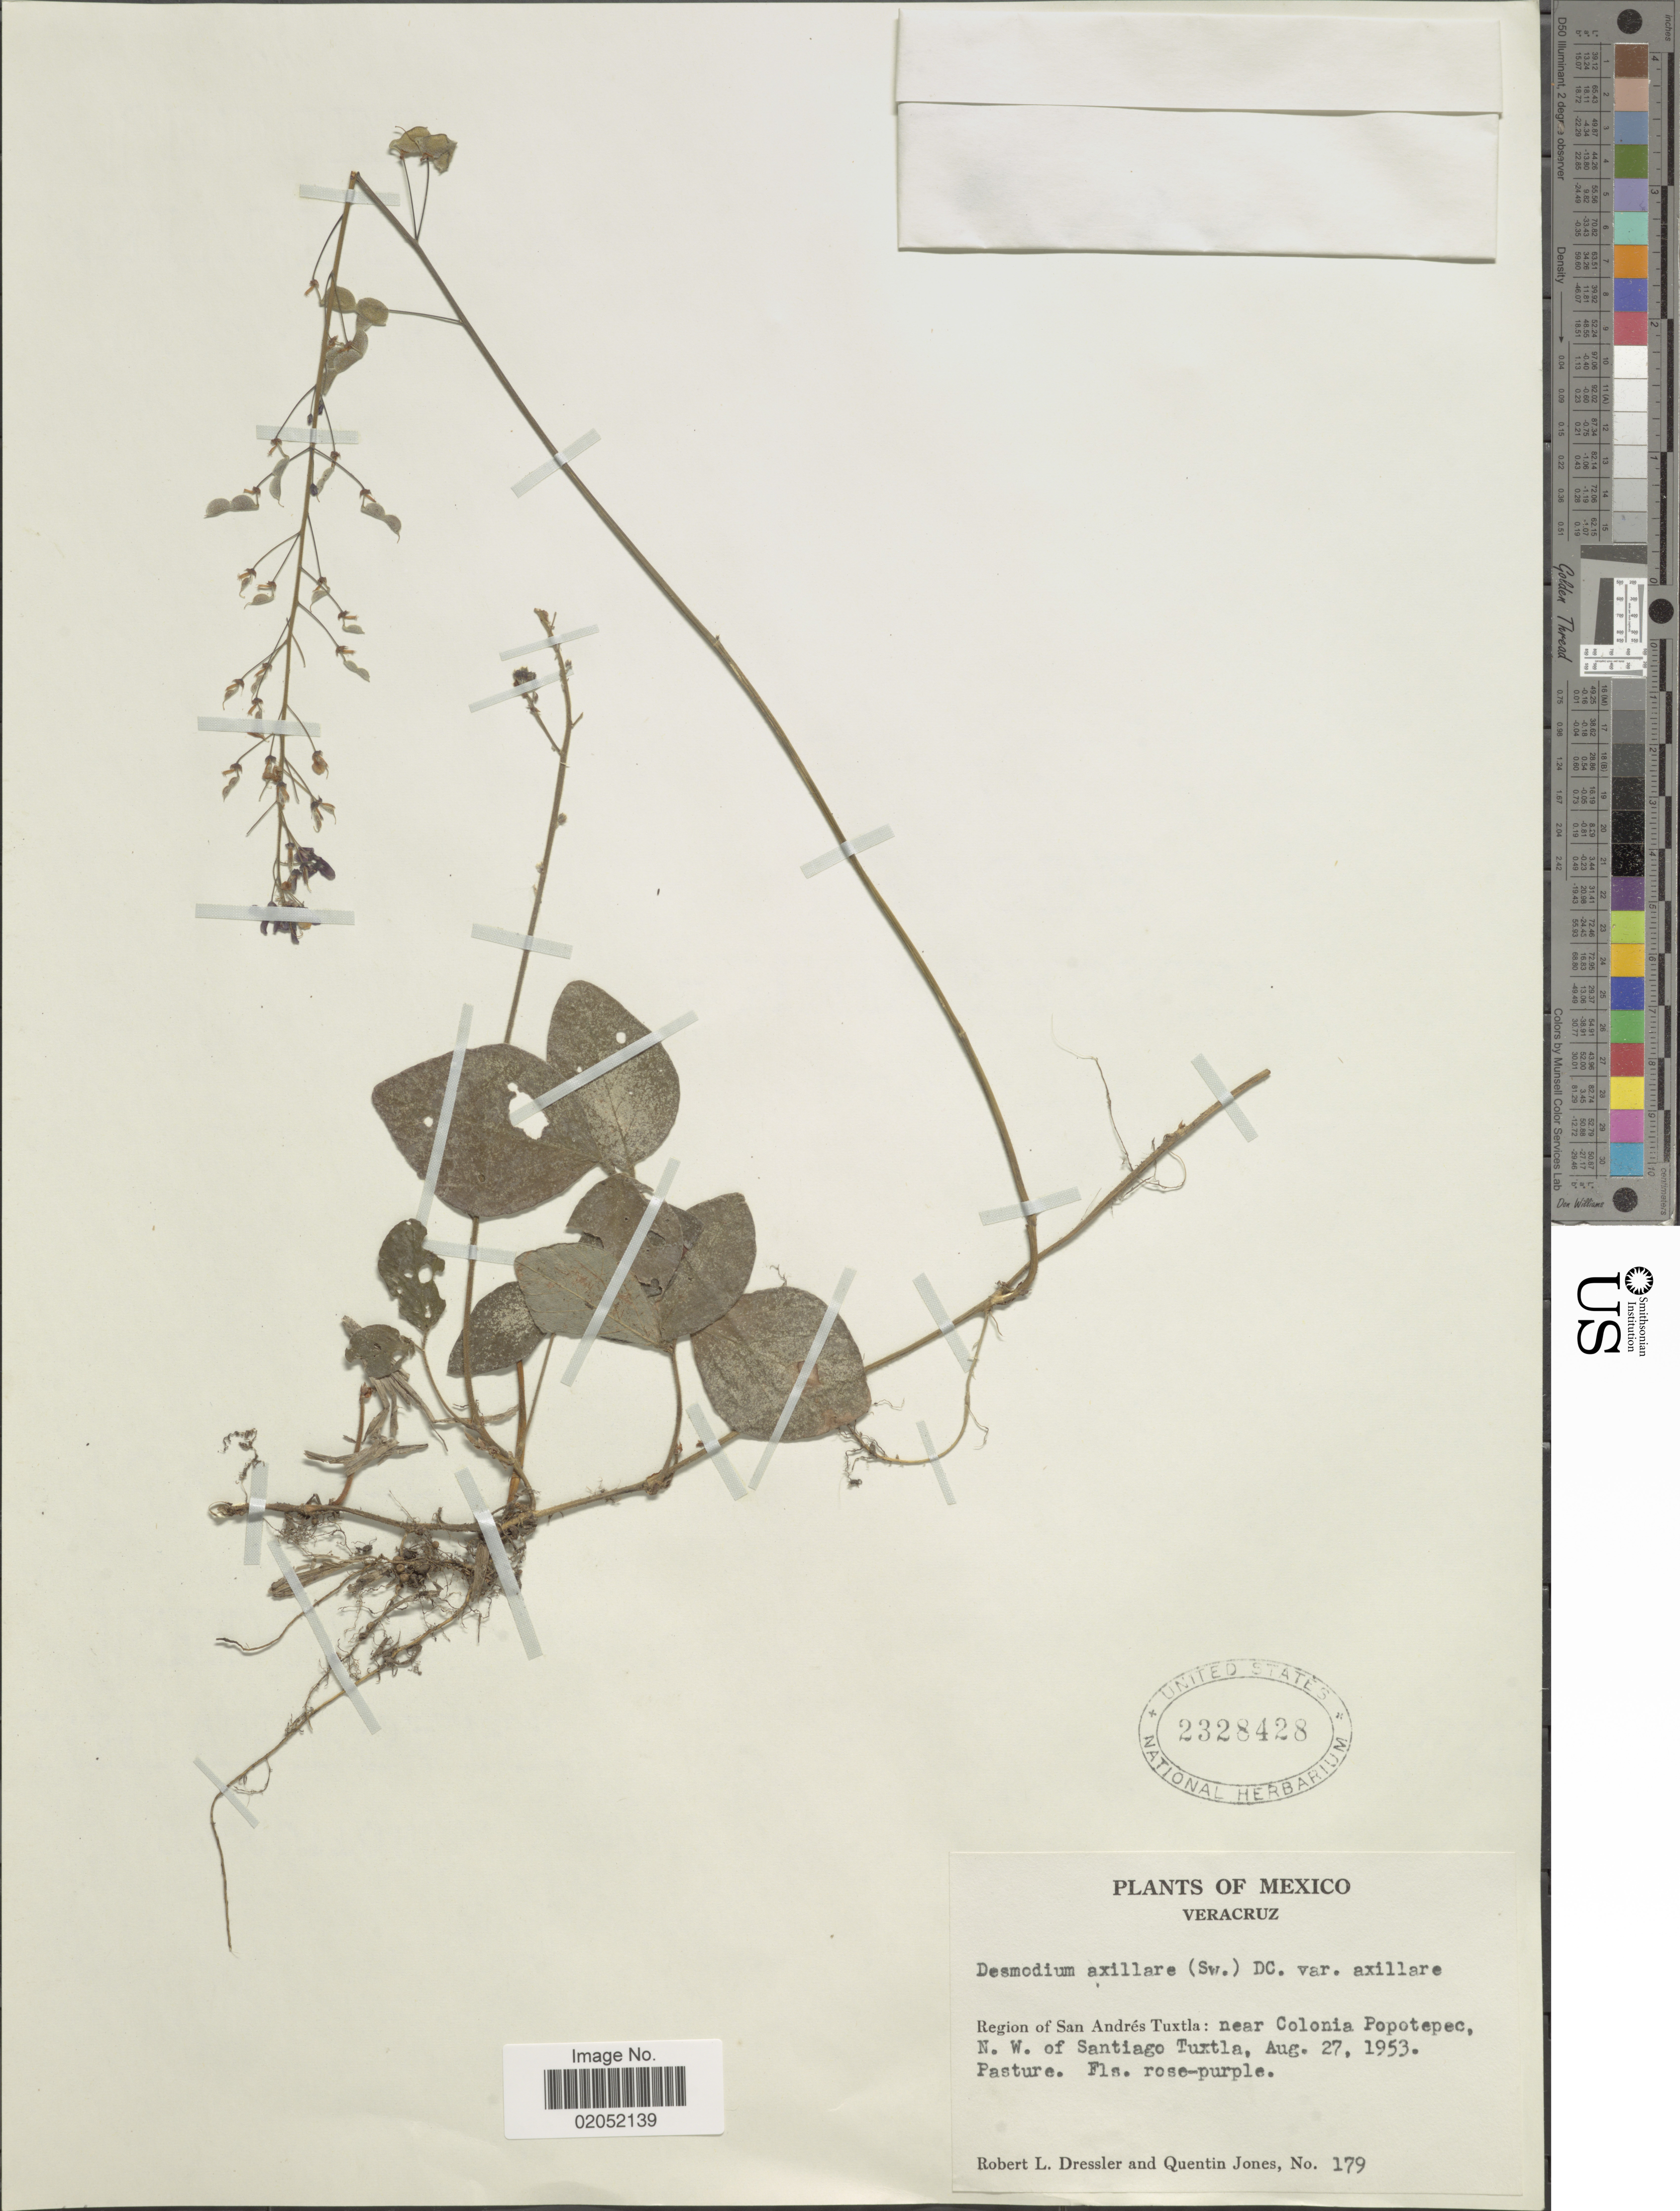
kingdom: Plantae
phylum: Tracheophyta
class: Magnoliopsida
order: Fabales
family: Fabaceae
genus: Desmodium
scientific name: Desmodium axillare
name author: (Sw.) DC.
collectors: R. Dressler & Q. Jones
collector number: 179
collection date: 1953-08-27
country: Mexico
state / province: Veracruz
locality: Region of San Andres Tuxtla: near Colonia Popotepec N. W. of Santiago Tuxtla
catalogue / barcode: US 2328428